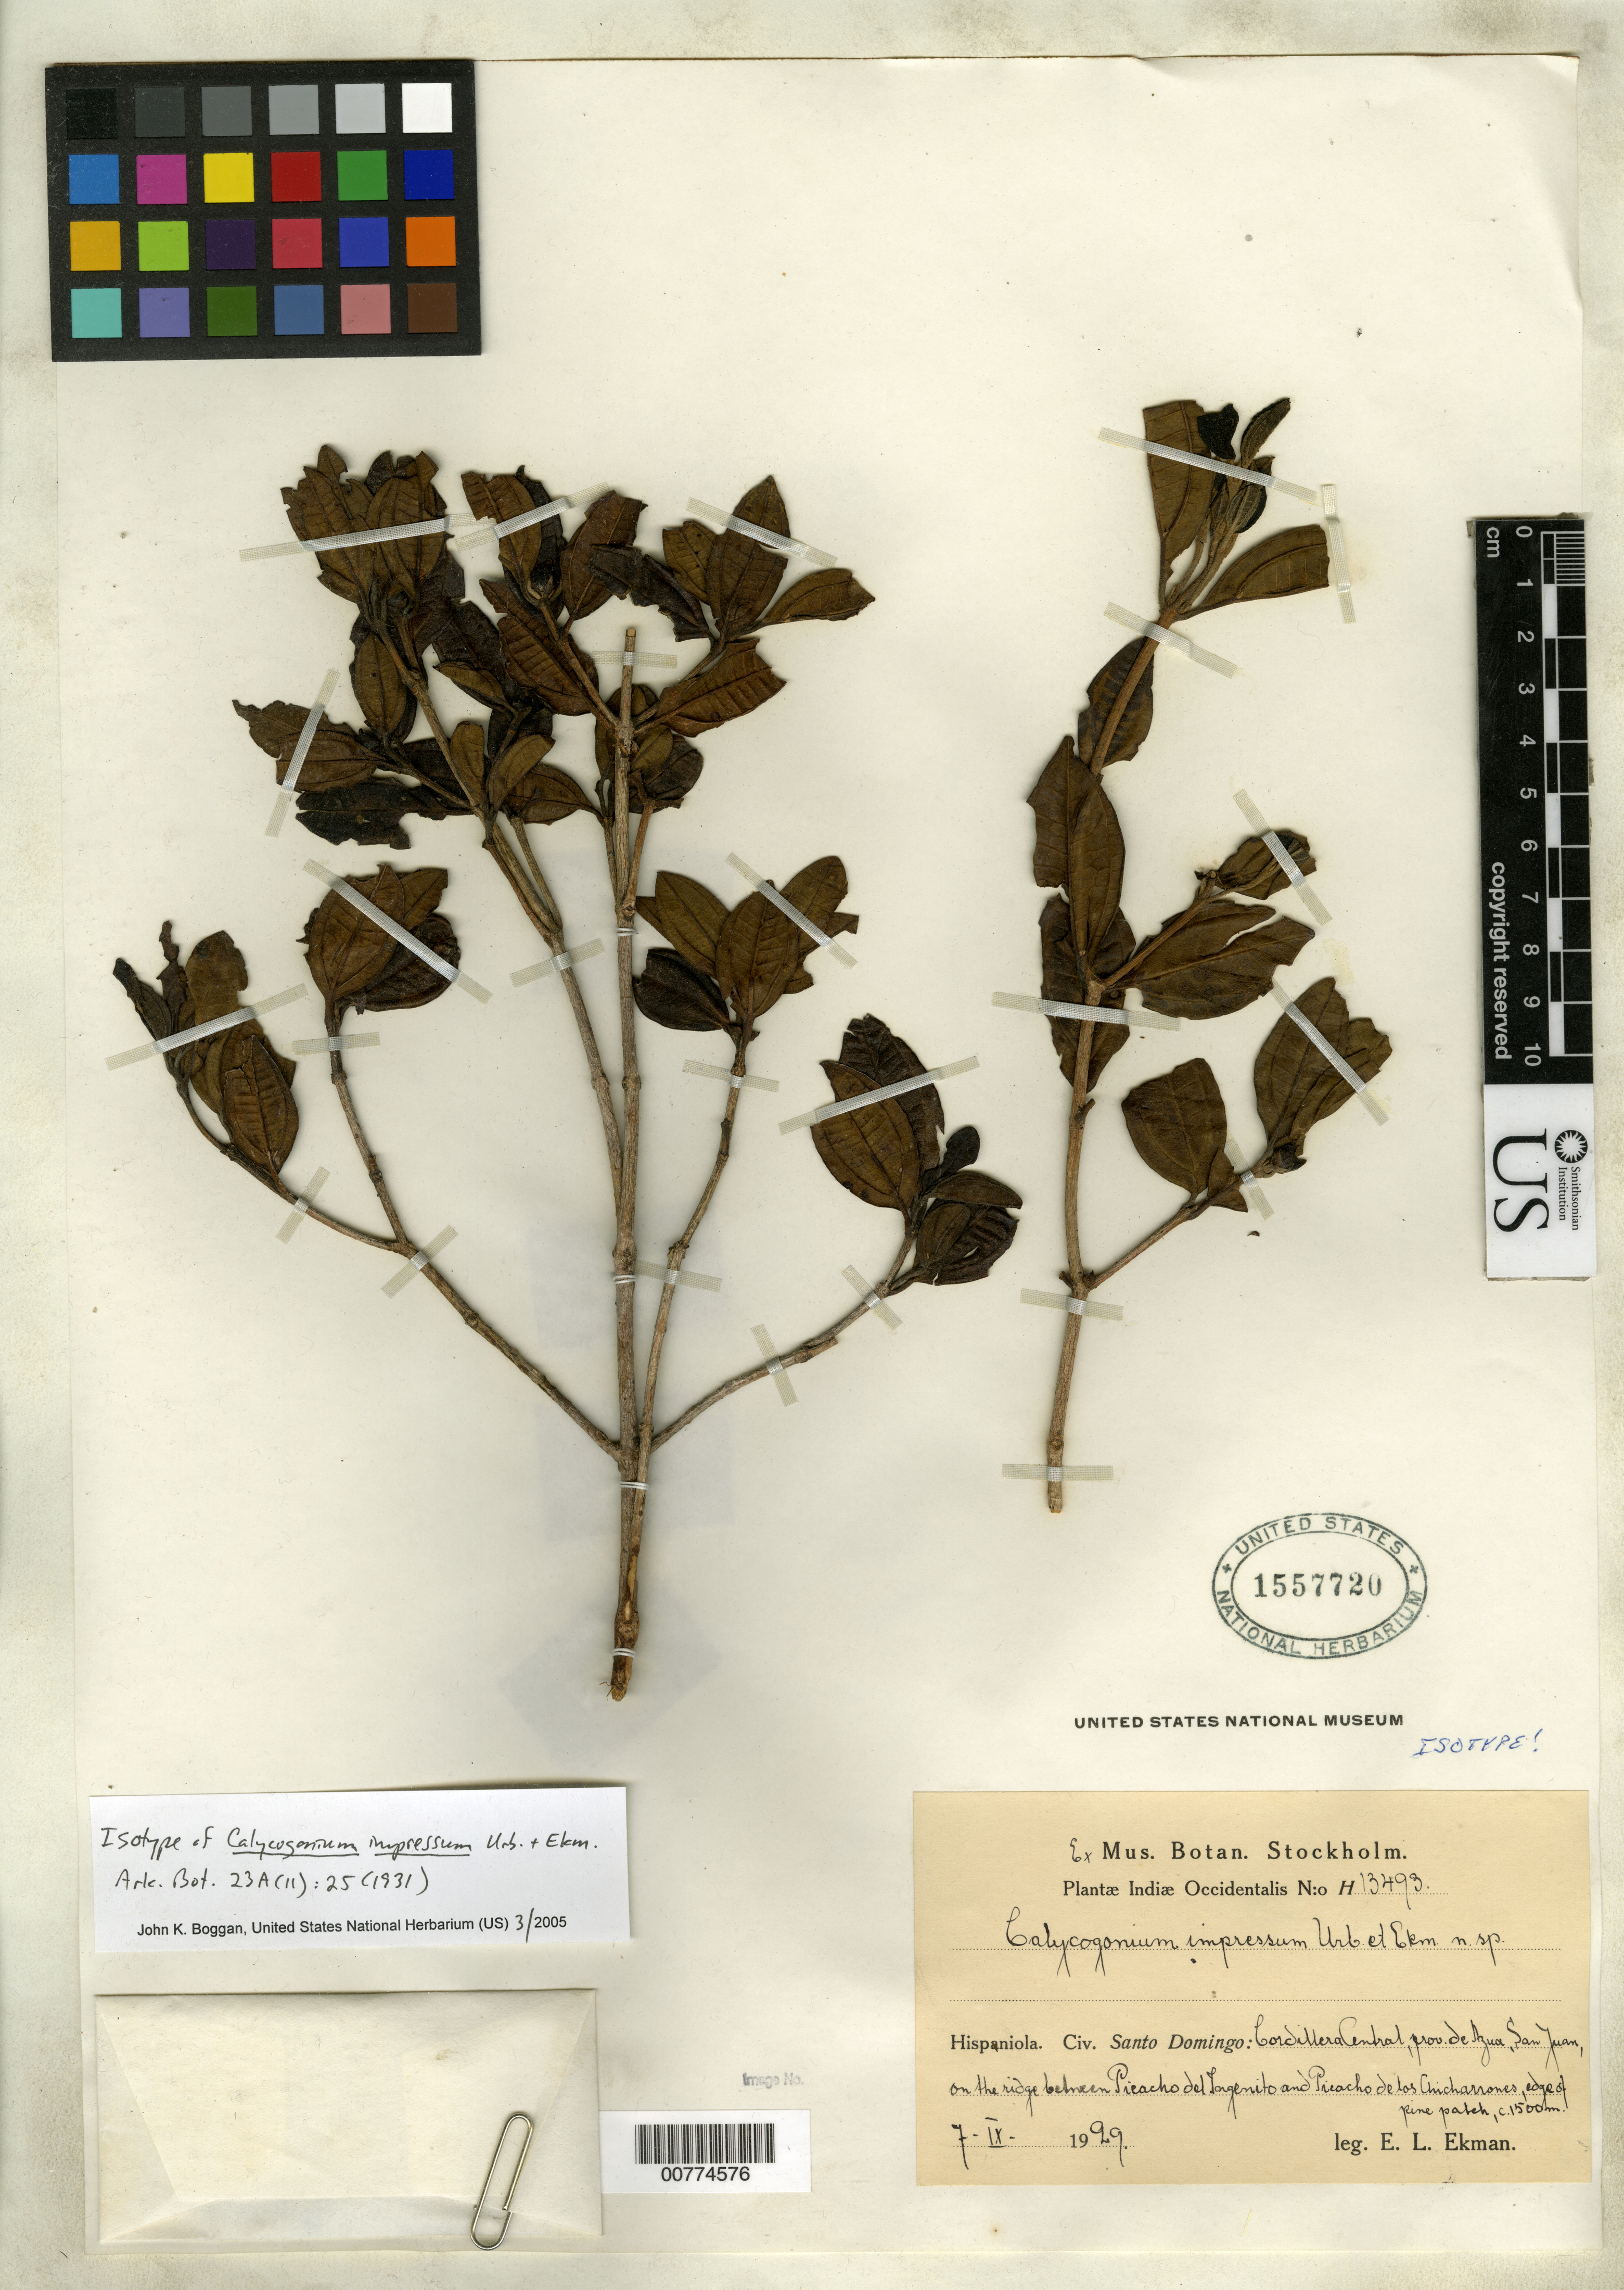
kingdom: Plantae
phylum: Tracheophyta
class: Magnoliopsida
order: Myrtales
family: Melastomataceae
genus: Calycogonium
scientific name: Calycogonium impressum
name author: Urb. & Ekman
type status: Isotype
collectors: E. L. Ekman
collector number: H13493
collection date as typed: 07 Sep 1929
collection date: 1929-09-07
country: Dominican Republic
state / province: Azua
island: Hispaniola Island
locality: Hispaniola. Civ. Santo Domingo: Cordillera Central, prov. de Azua, San Juan, on the ridge between Picacho del Longenito and Picacho de los Chicharrones.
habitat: Edge of pine patch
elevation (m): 1500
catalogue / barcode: US 1557720